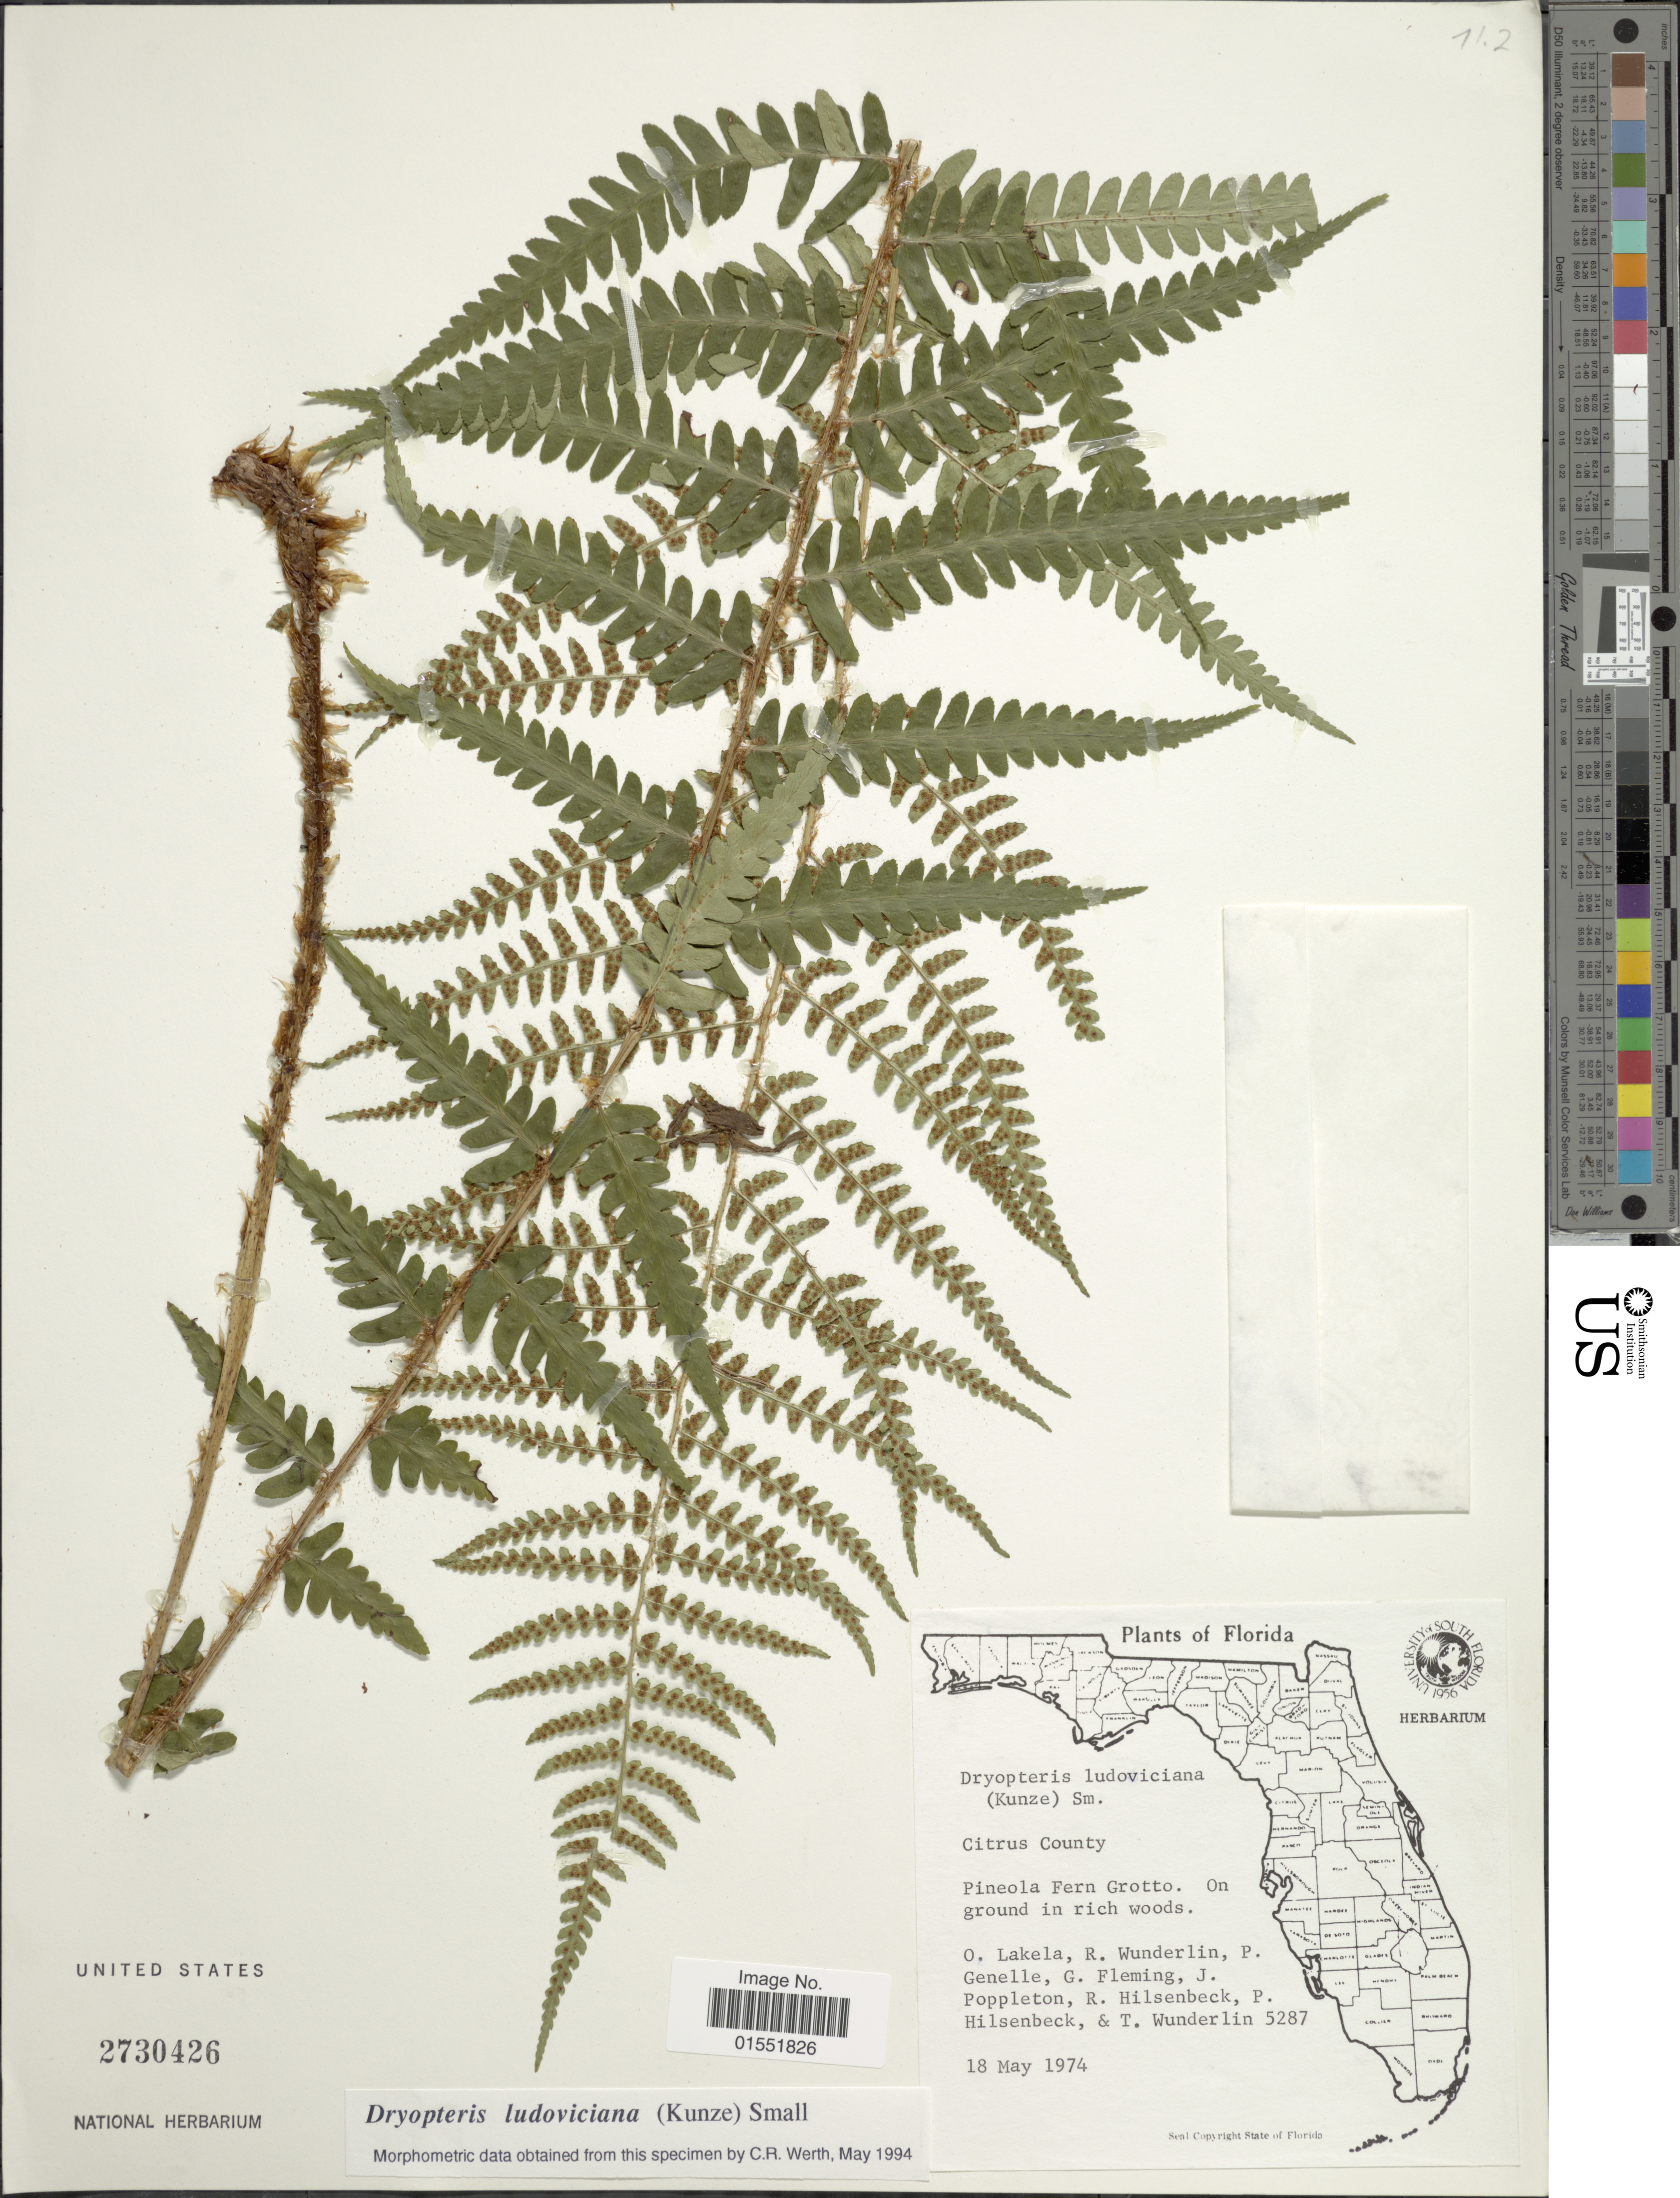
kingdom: Plantae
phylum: Tracheophyta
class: Polypodiopsida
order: Polypodiales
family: Dryopteridaceae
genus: Dryopteris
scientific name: Dryopteris ludoviciana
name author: (Kunze) Small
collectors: O. Lakela, R. P. Wunderlin, P. Genelle, G. Fleming & et al.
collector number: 5287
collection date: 1974-05-18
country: United States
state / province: Florida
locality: Citrus County. Pineola Fern Grotto. On ground in rich woods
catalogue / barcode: US 2730426